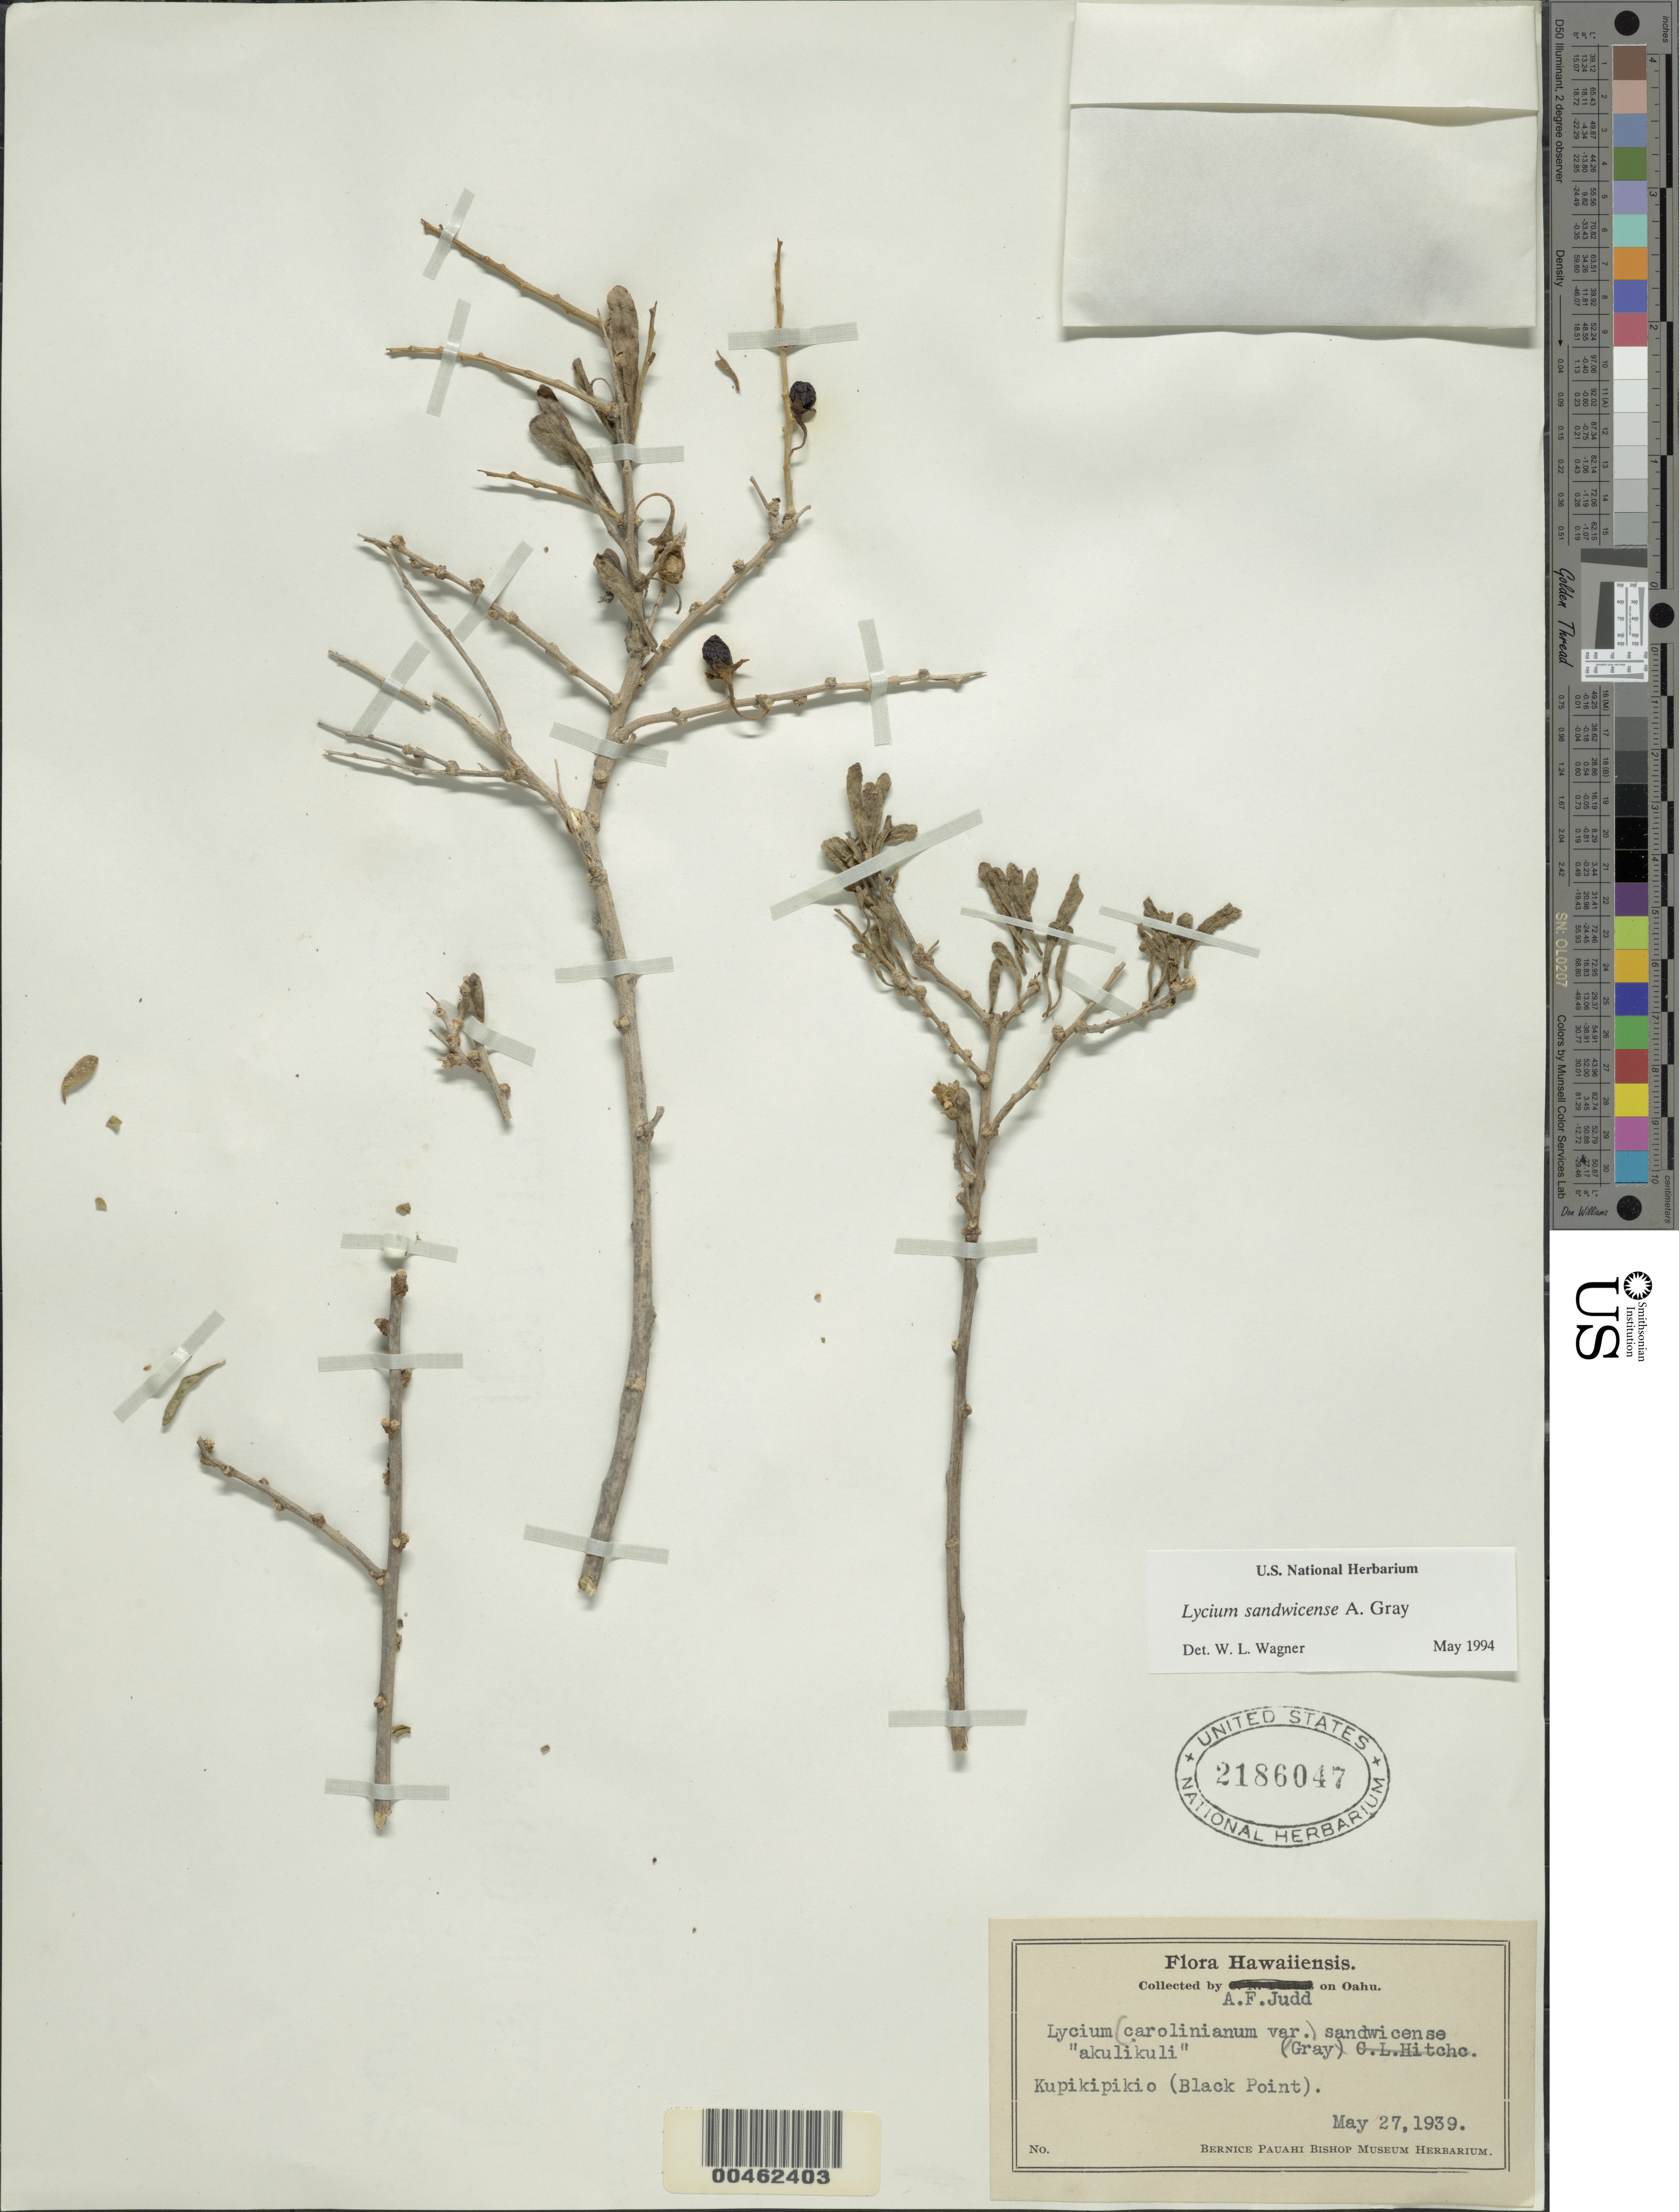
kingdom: Plantae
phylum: Tracheophyta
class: Magnoliopsida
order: Solanales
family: Solanaceae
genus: Lycium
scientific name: Lycium carolinianum var. sandwicense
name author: (A. Gray) C.L. Hitchc.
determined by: Wagner, W. L., (BOT), Smithsonian Institution - National Museum of Natural History (UNITED STATES)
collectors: A. Judd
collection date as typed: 27 May 1939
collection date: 1939-05-27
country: United States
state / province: Hawaii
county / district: Honolulu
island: Oahu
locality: Kupikipikio (Black Point)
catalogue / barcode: US 2186047